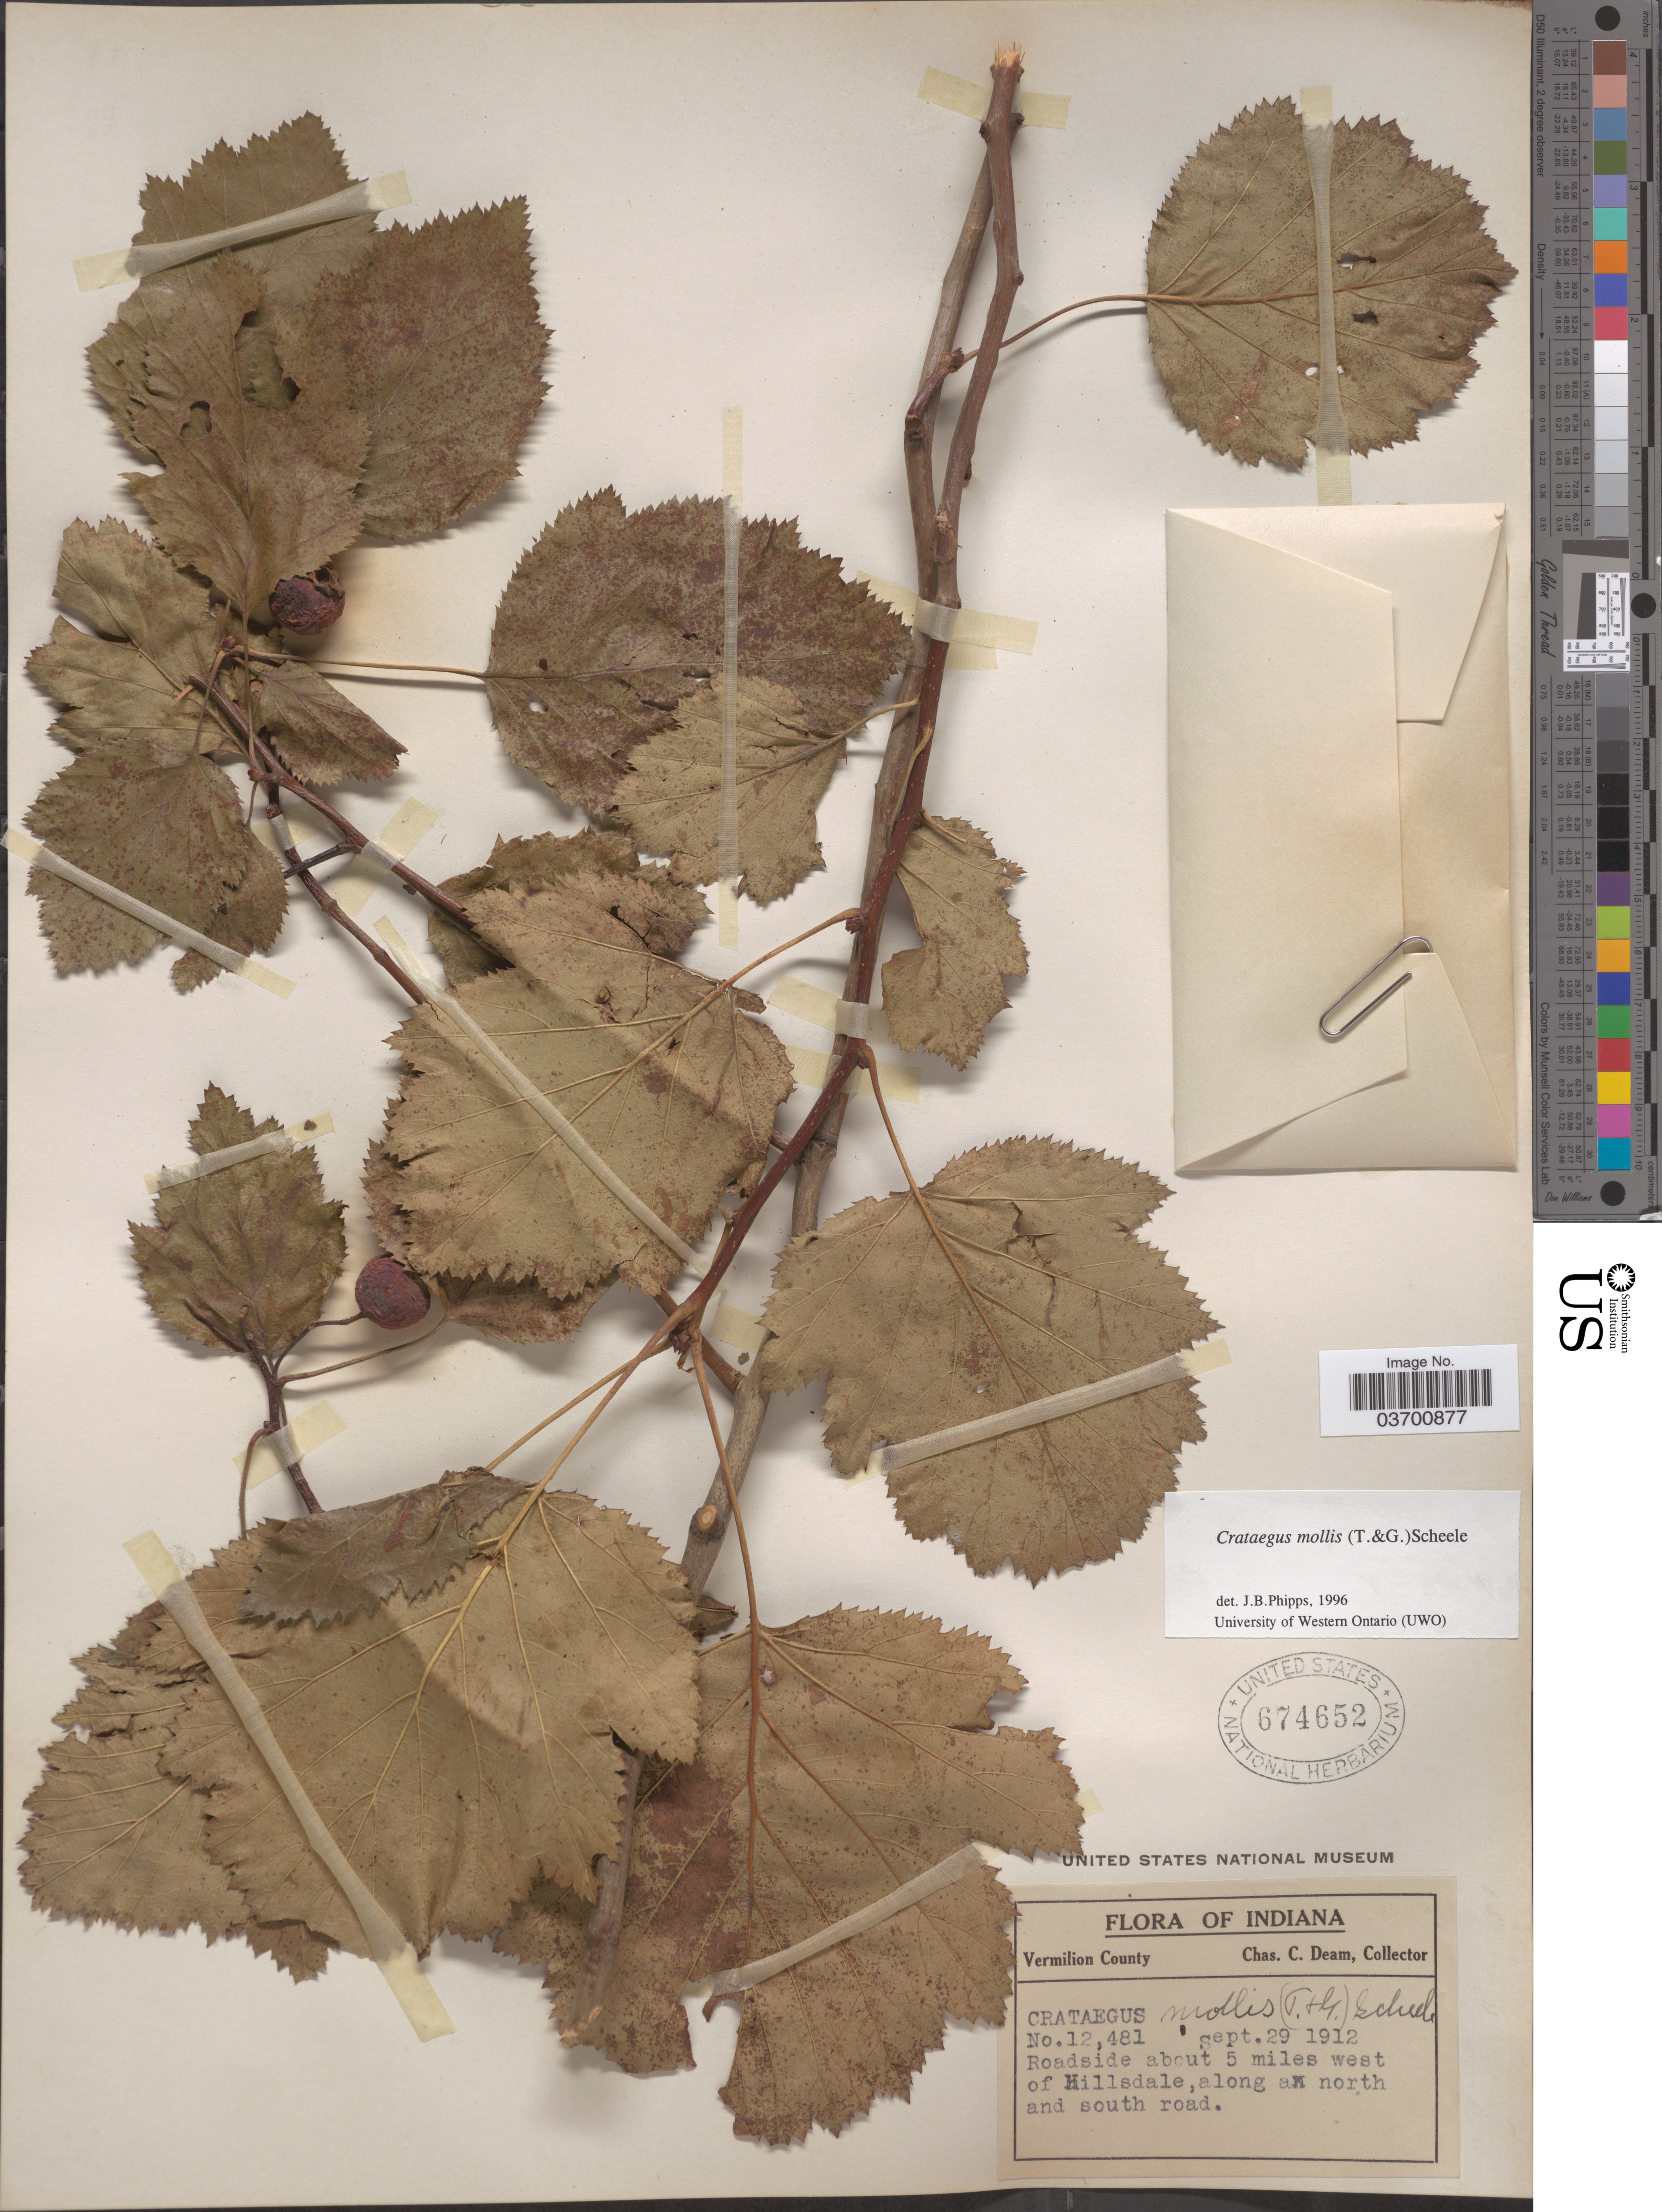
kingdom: Plantae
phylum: Tracheophyta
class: Magnoliopsida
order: Rosales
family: Rosaceae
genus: Crataegus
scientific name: Crataegus mollis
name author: (Torr. & A. Gray) Scheele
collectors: C. C. Deam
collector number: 12481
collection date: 1912-09-29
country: United States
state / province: Indiana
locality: Vermilion County. Roadside about 5 miles west of Hillsdale, along a north and south road.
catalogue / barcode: US 674652